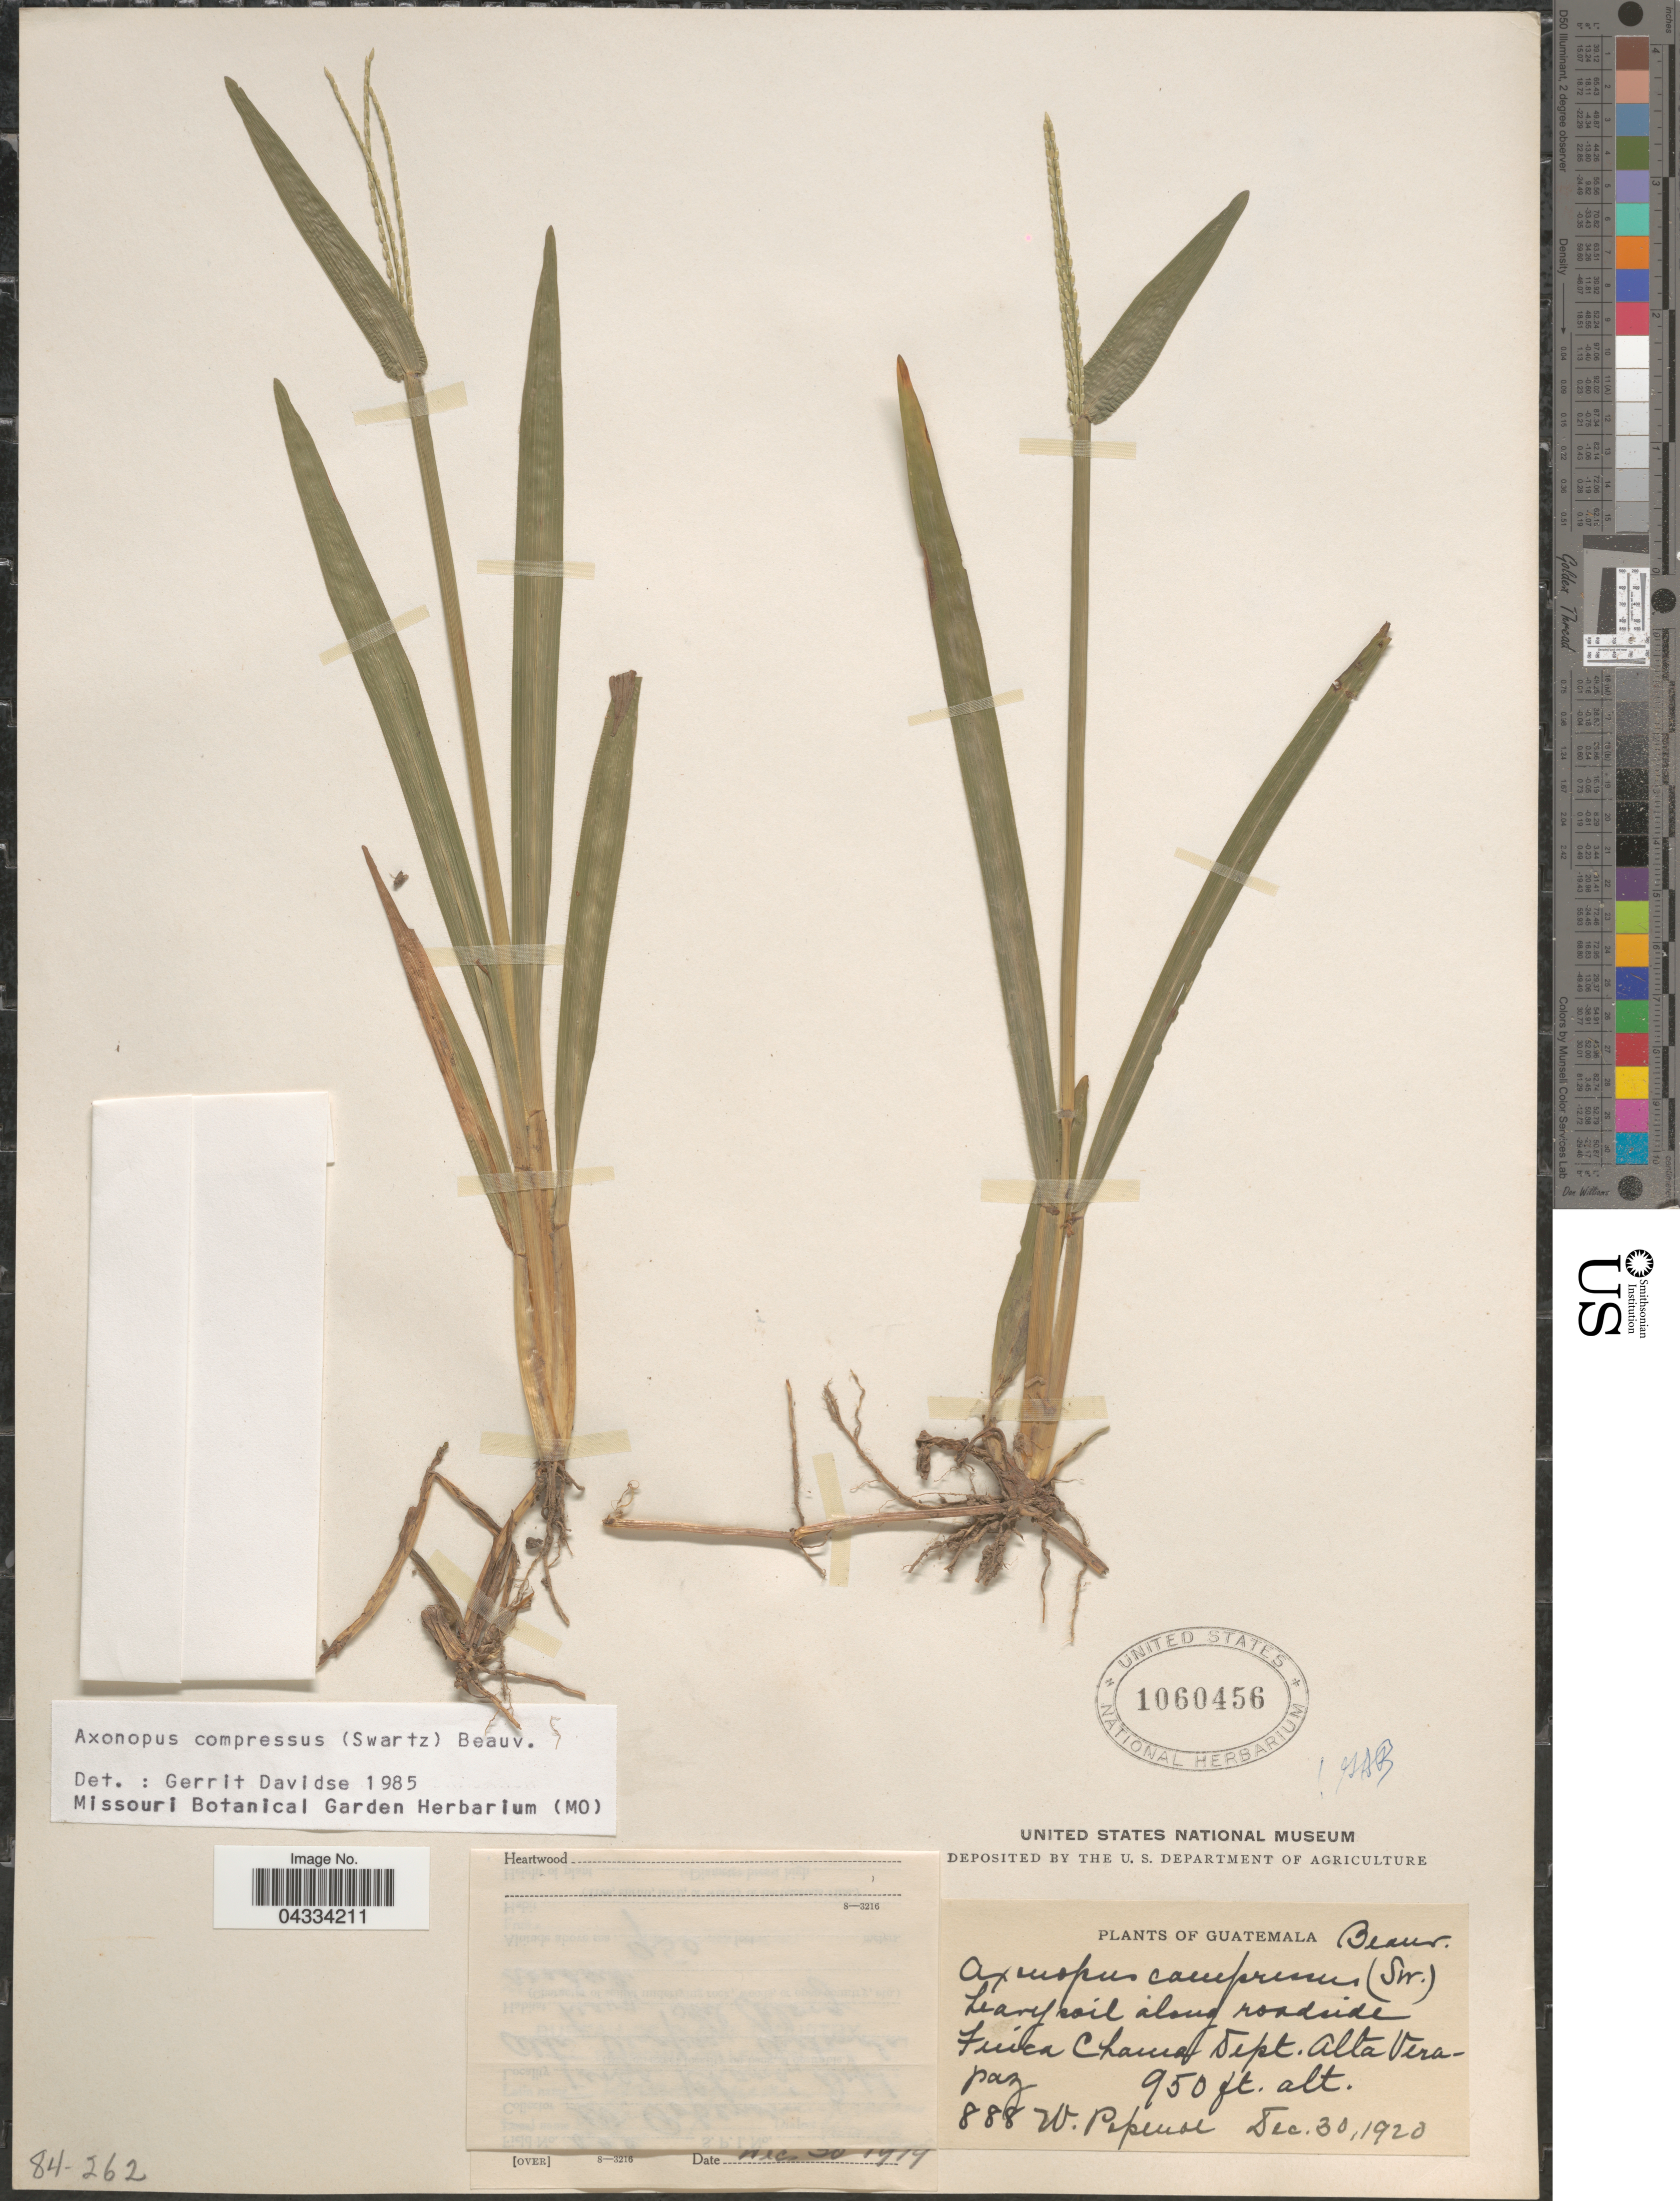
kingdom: Plantae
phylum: Tracheophyta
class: Liliopsida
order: Poales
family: Poaceae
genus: Axonopus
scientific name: Axonopus compressus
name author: (Sw.) P. Beauv.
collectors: W. Popenoe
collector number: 888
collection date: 1920-12-30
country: Guatemala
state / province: Alta Verapaz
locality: Heavy soil along roadside Finca Chama Dept. Alta Verapaz.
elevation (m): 290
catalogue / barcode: US 1060456